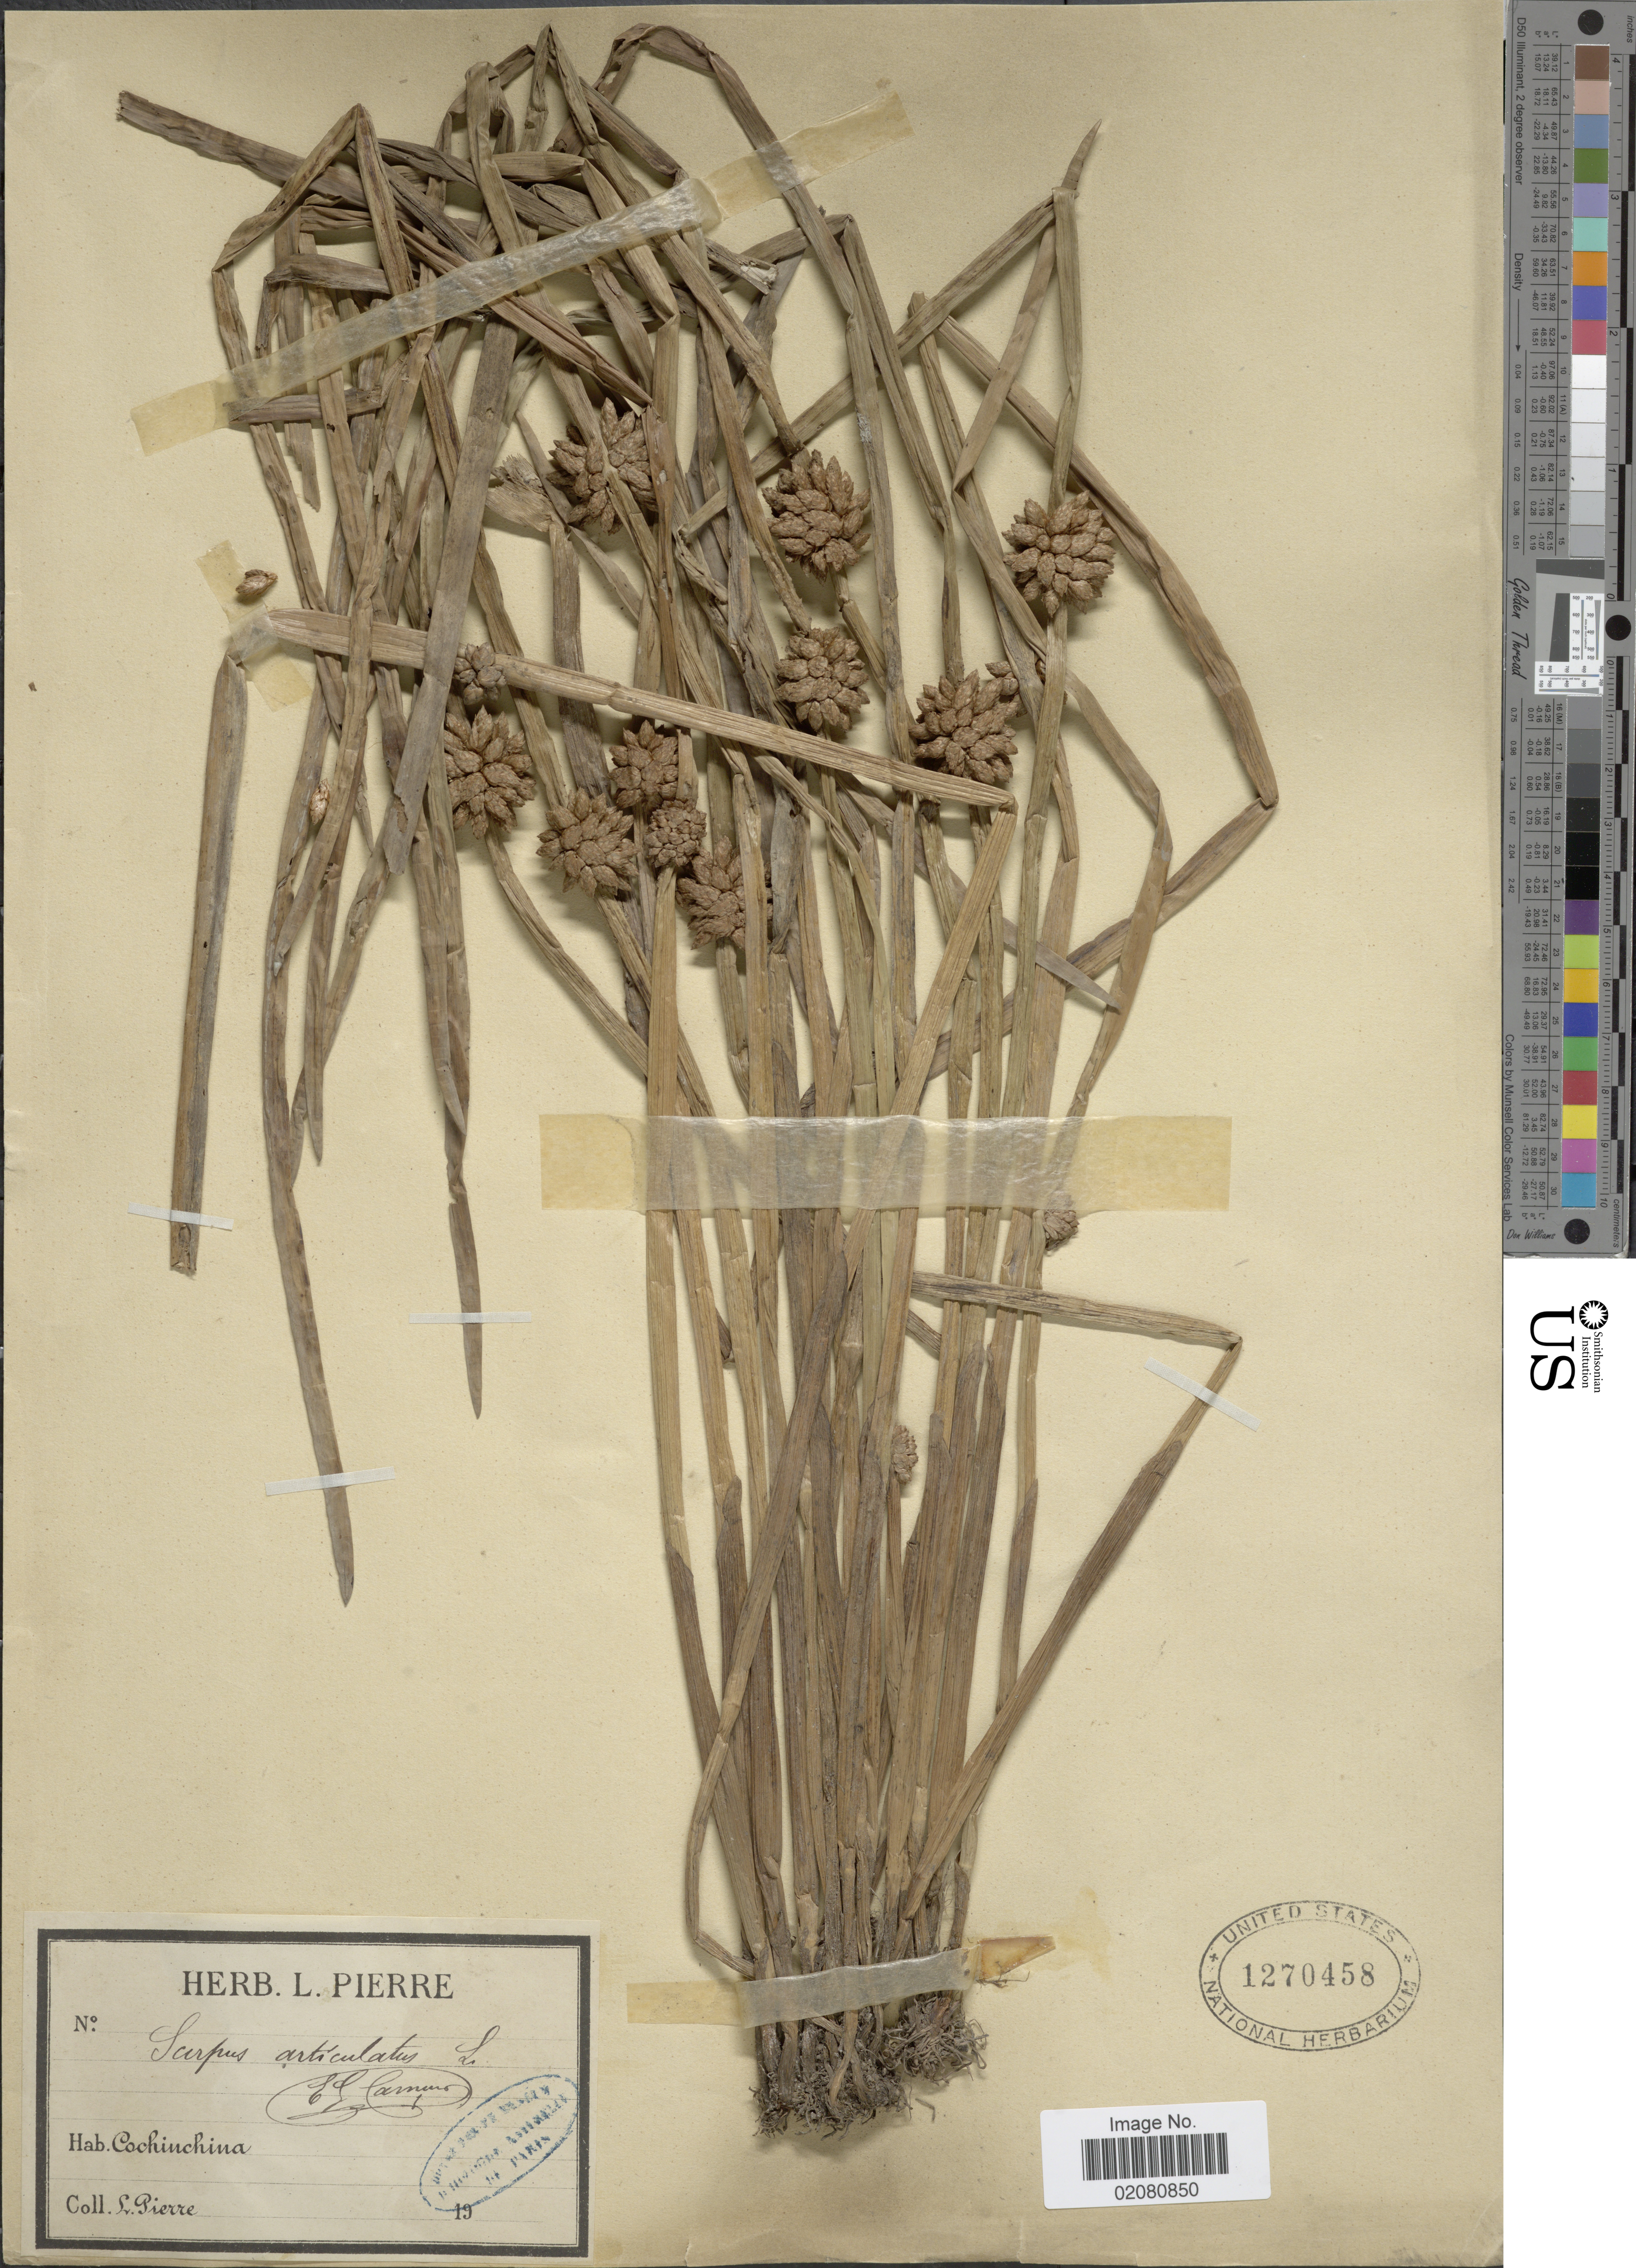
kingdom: Plantae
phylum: Tracheophyta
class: Liliopsida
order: Poales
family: Cyperaceae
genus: Schoenoplectus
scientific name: Schoenoplectus articulatus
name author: (L.) Palla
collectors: L. Pierre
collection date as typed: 19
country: Vietnam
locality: Cochinchina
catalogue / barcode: US 1270458